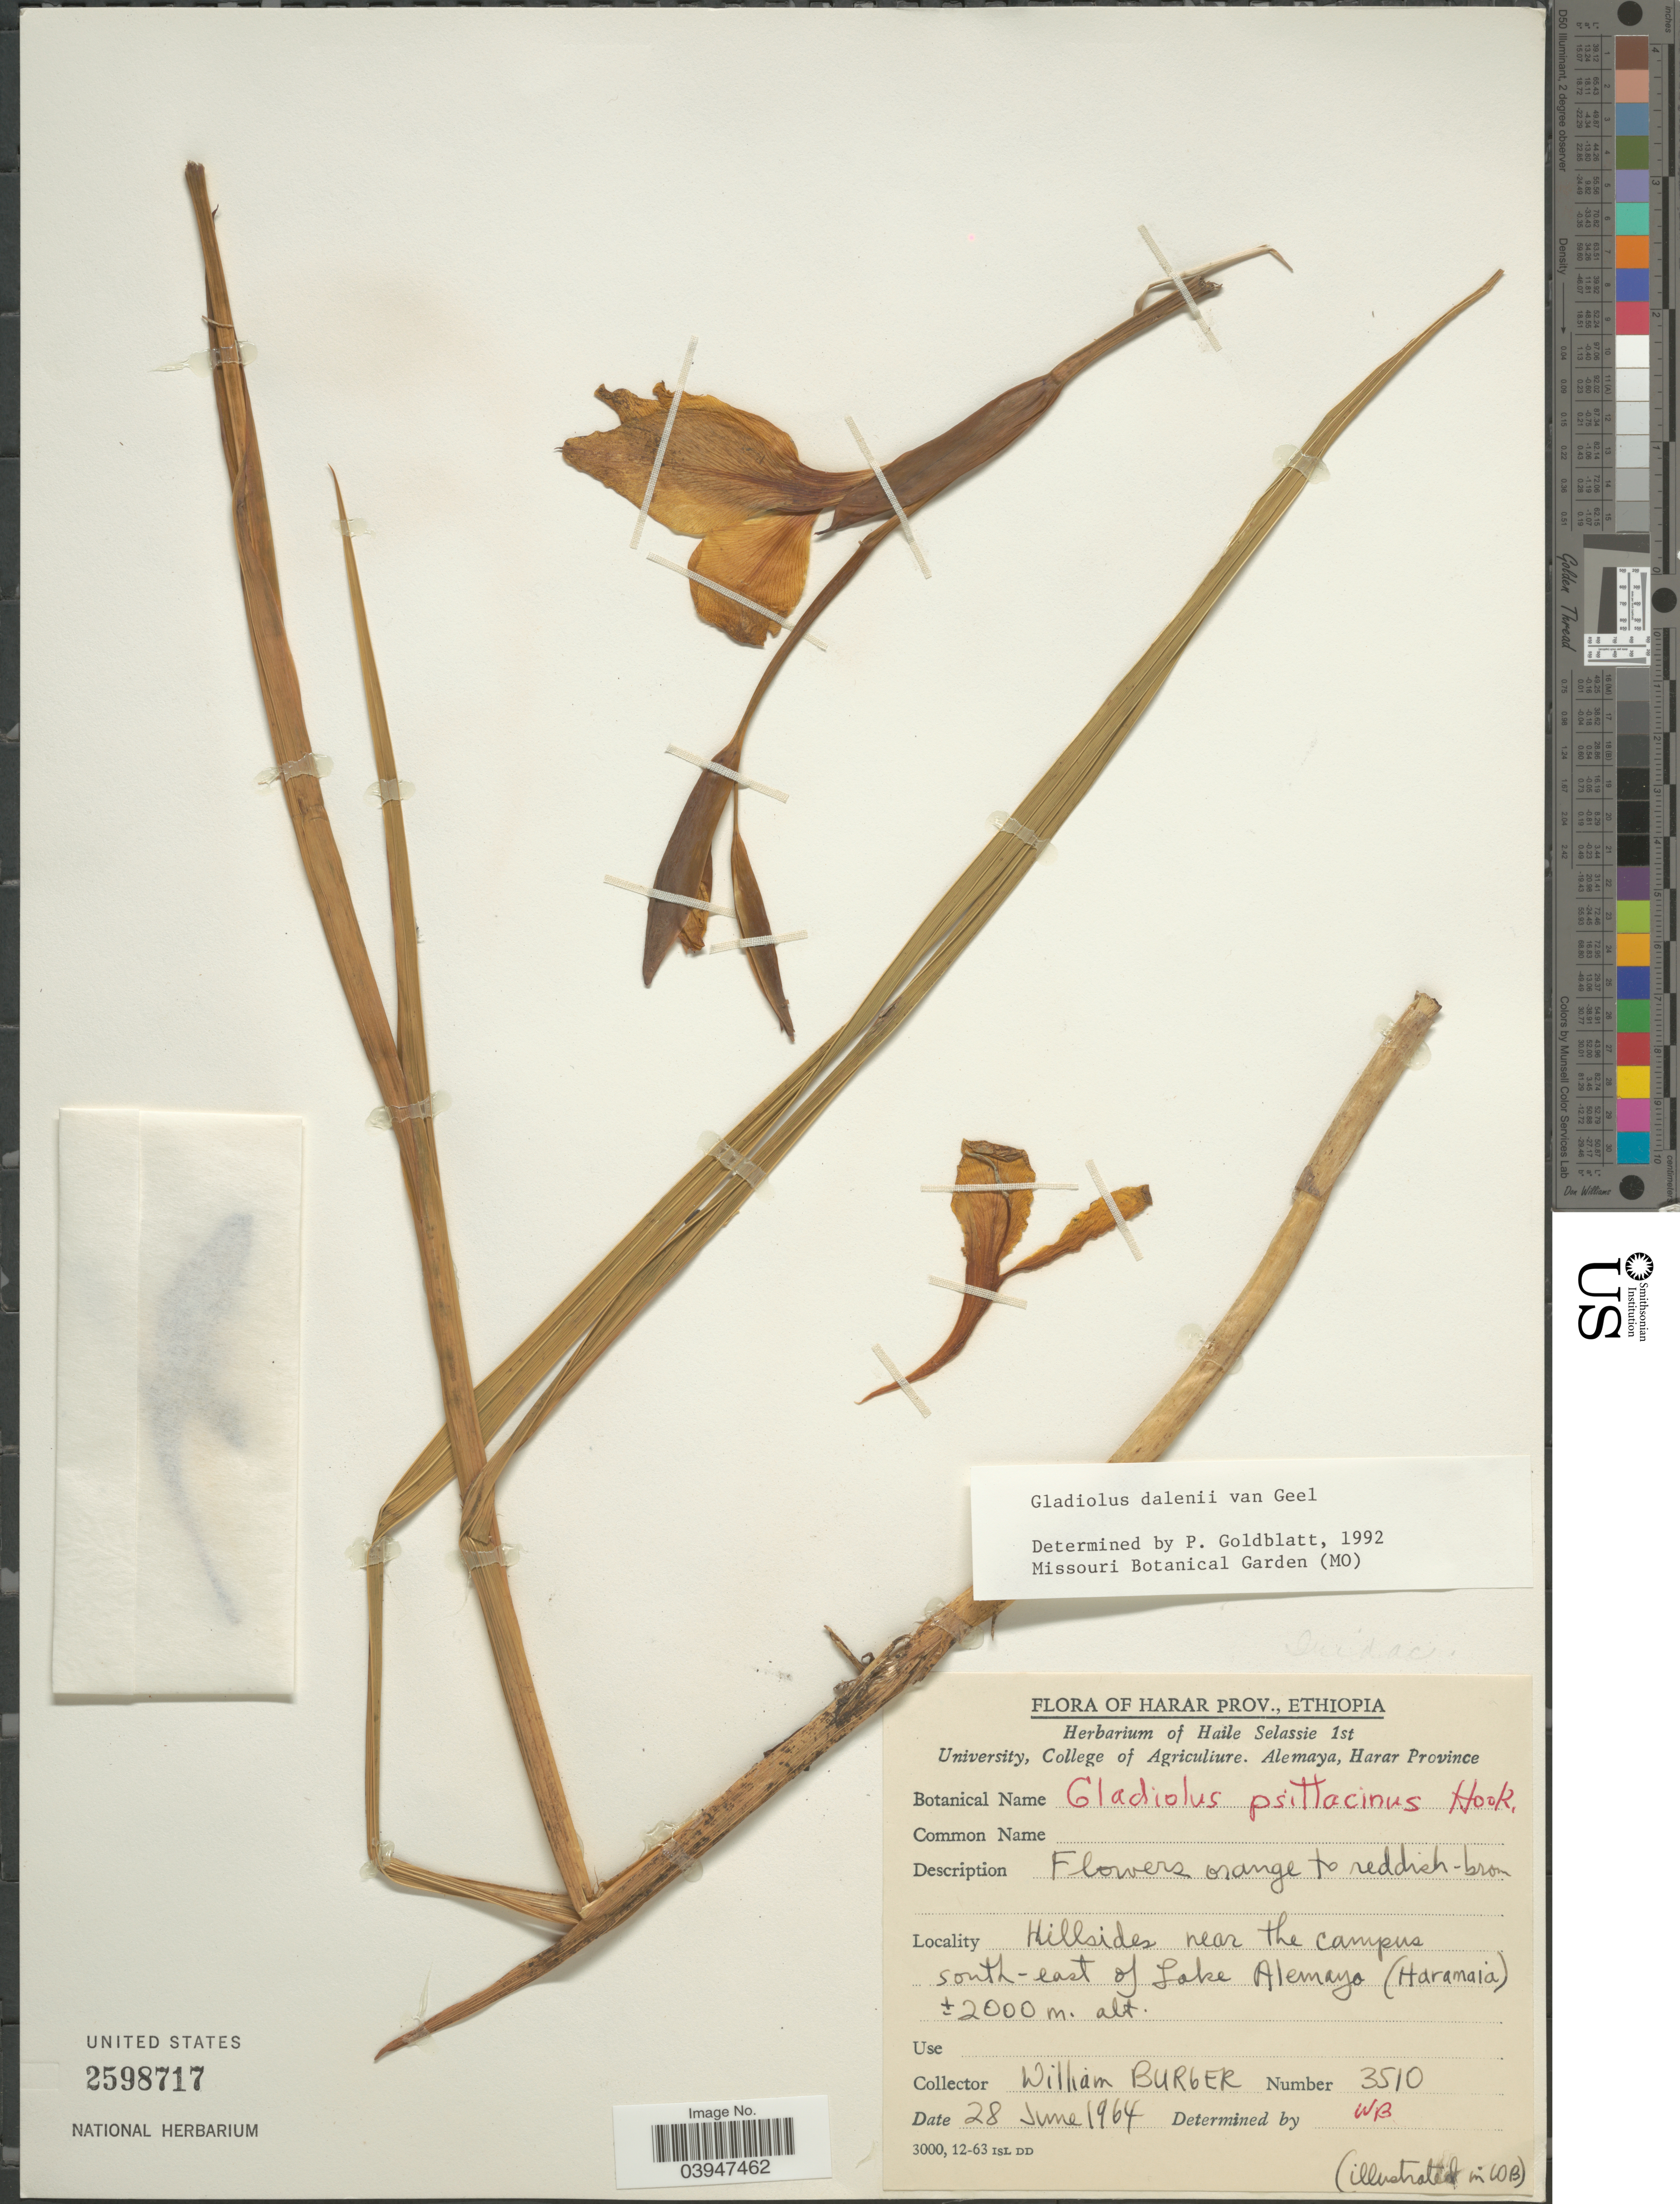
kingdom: Plantae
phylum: Tracheophyta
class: Liliopsida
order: Asparagales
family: Iridaceae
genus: Gladiolus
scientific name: Gladiolus dalenii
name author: Van Geel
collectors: W. Burger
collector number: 3510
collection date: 1964-06-28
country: Ethiopia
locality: Harar Prov. Hillsides near the campus south-east of Lake Alemayo (Haramaia).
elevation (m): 2000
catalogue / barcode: US 2598717